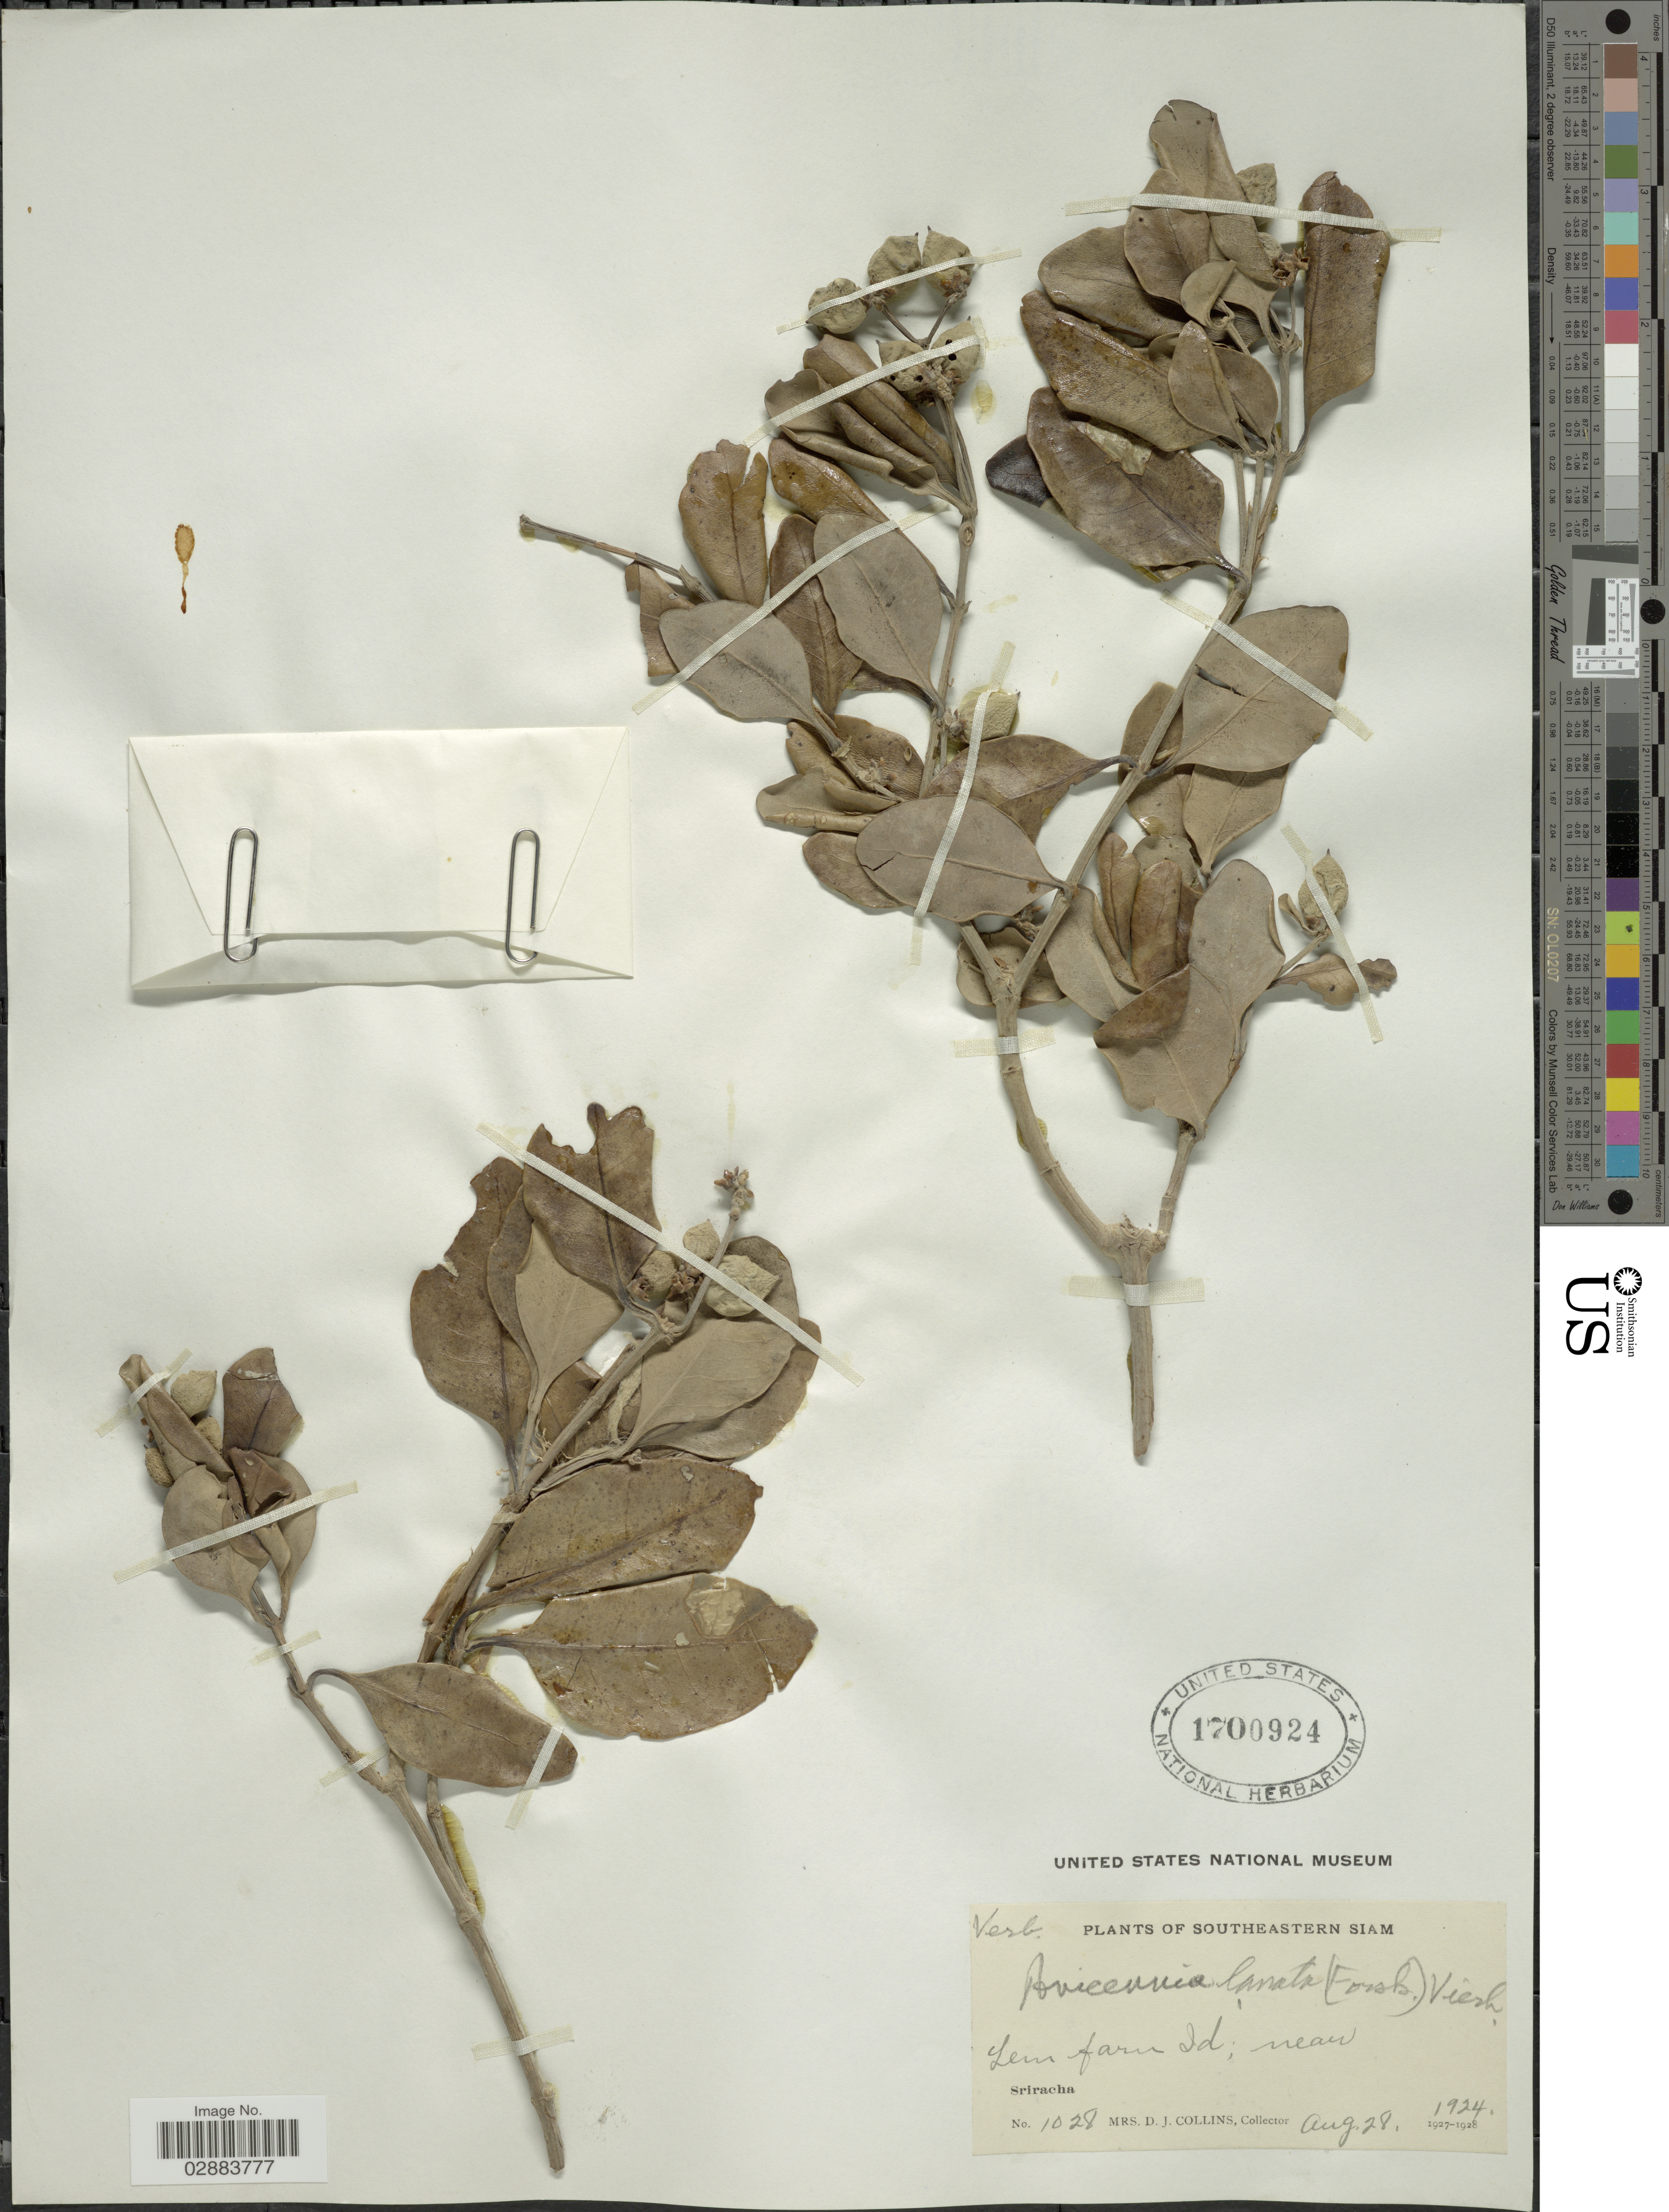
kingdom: Plantae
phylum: Tracheophyta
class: Magnoliopsida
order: Lamiales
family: Acanthaceae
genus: Avicennia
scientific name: Avicennia marina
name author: (Forssk.) Vierh.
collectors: Mrs. D. J. Collins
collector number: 1028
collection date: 1924-08-28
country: Thailand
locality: Southeastern Siam. Lem [interpreted] farm Id; near Sriracha.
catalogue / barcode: US 1700924